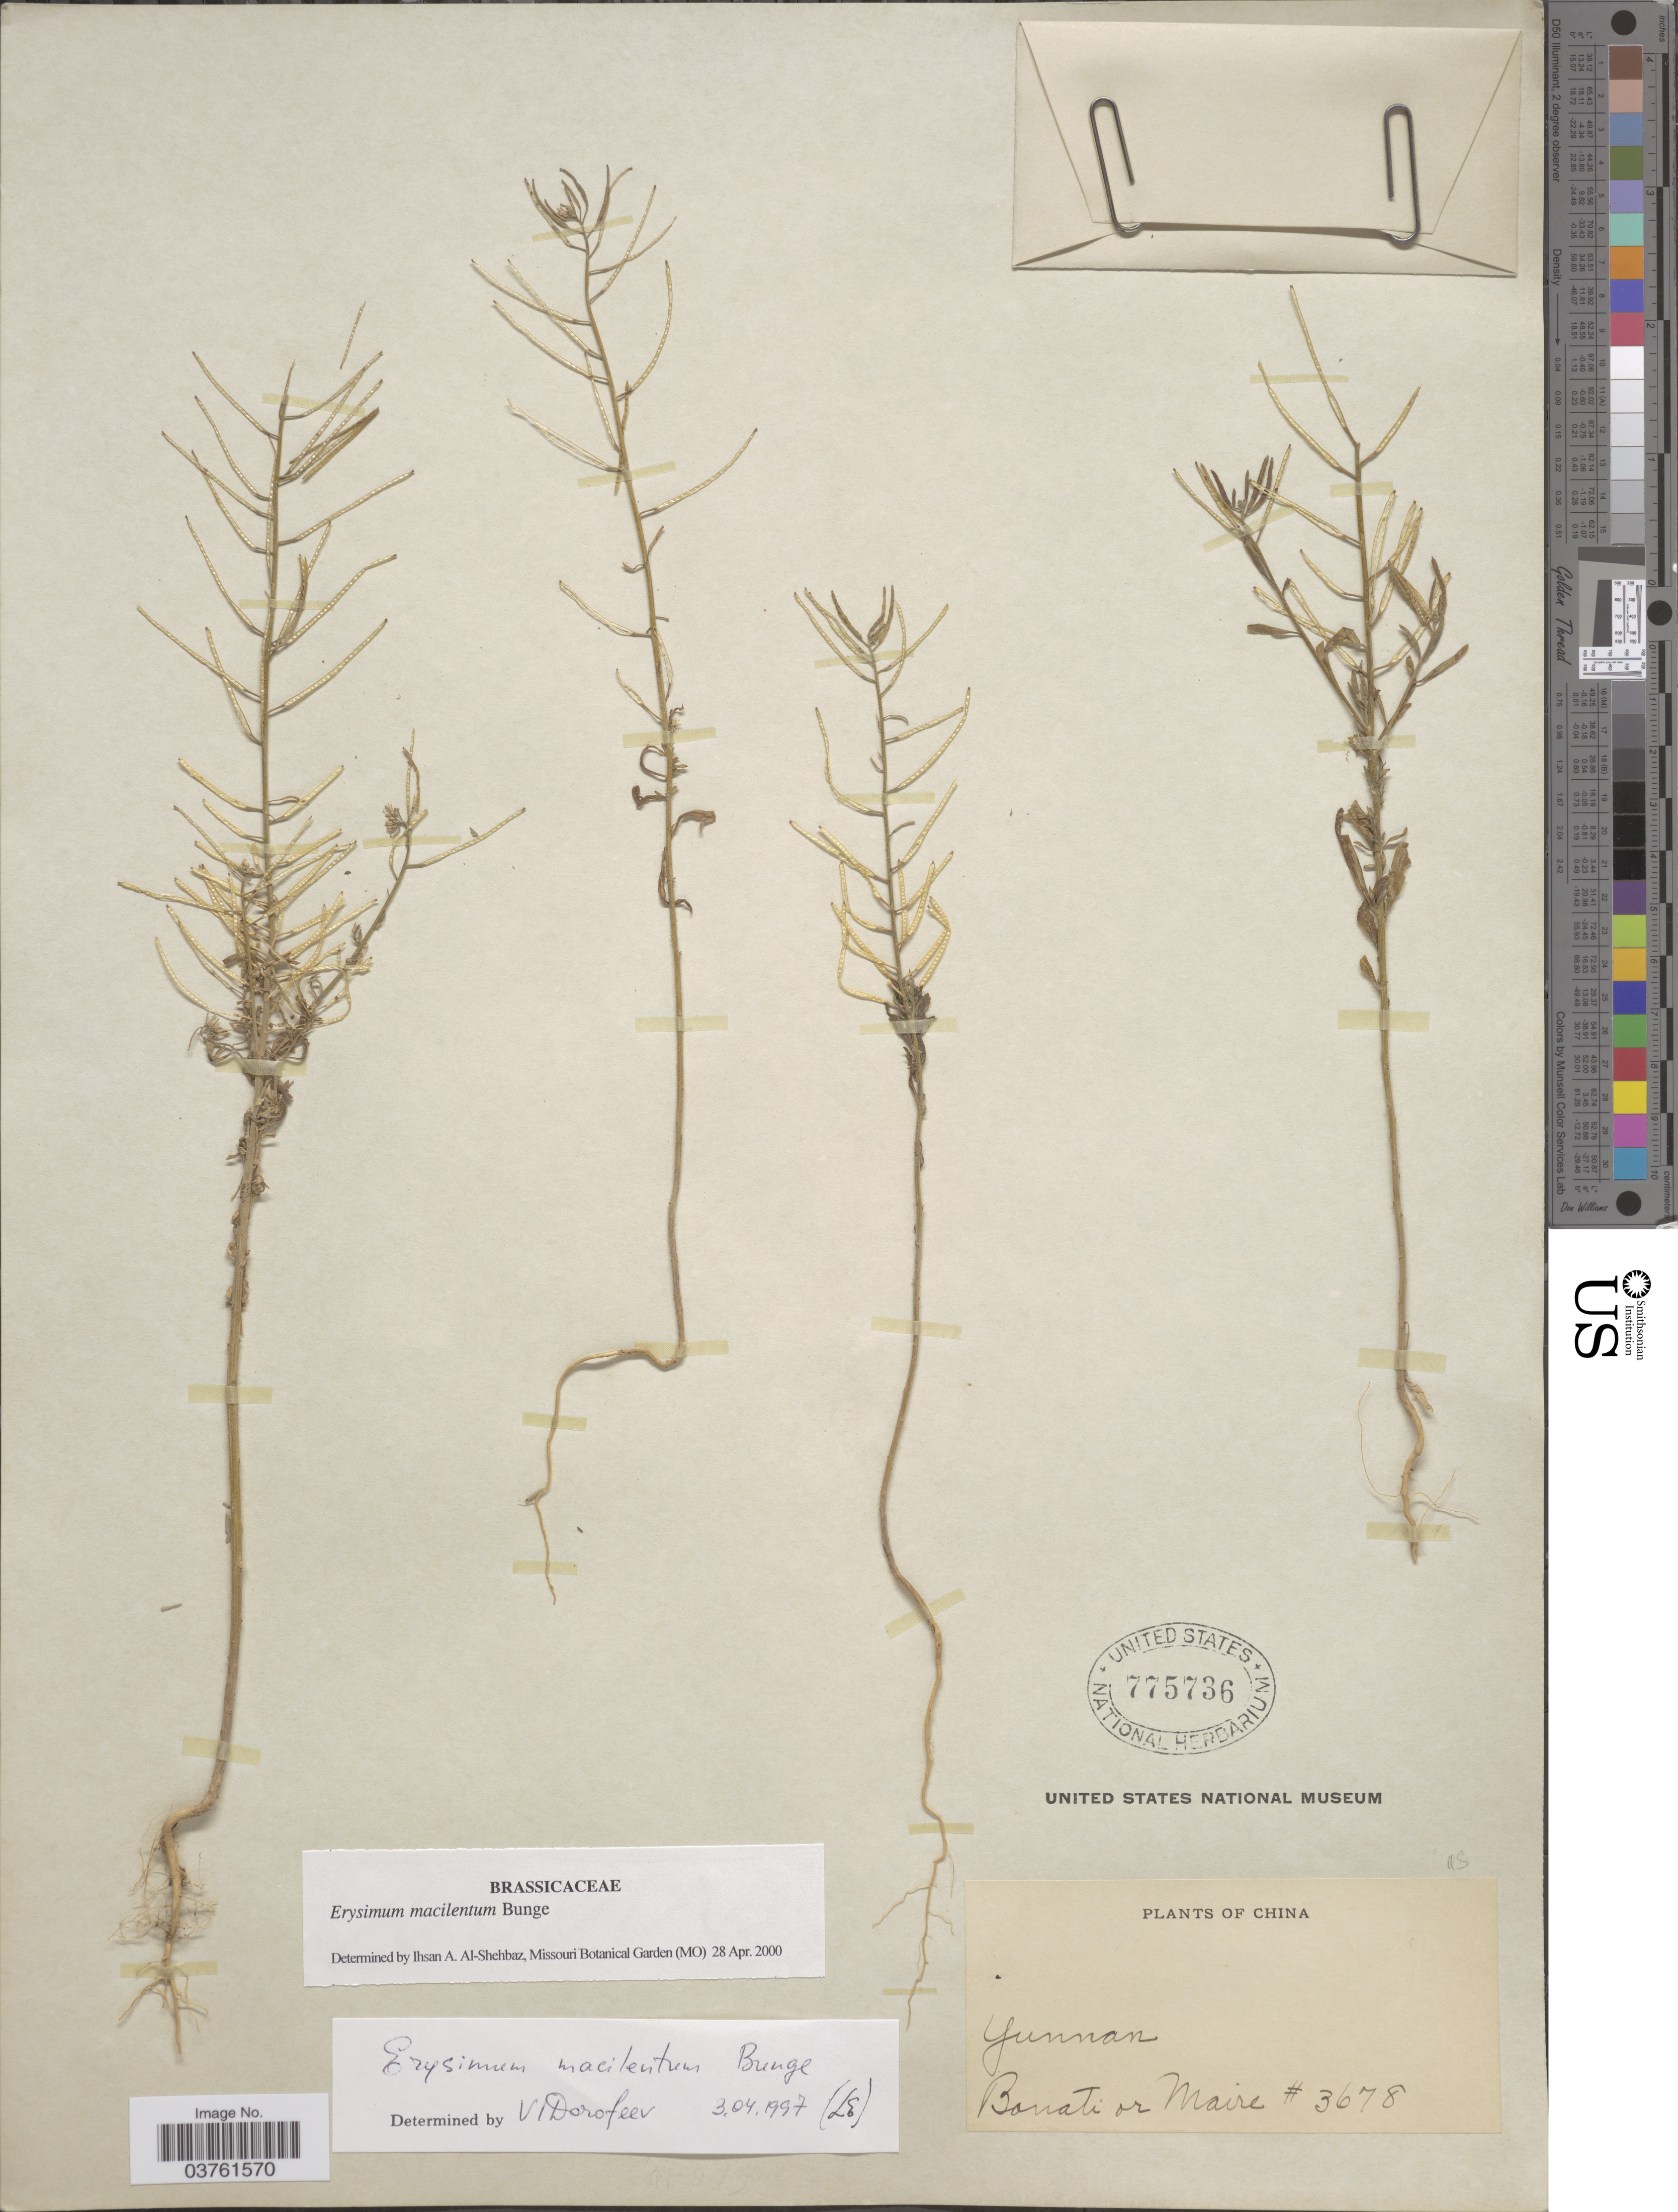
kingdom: Plantae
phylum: Tracheophyta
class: Magnoliopsida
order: Brassicales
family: Brassicaceae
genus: Erysimum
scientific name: Erysimum macilentum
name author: Bunge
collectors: -. Bonati & Maire, --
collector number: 3678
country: China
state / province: Yunnan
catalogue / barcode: US 775736